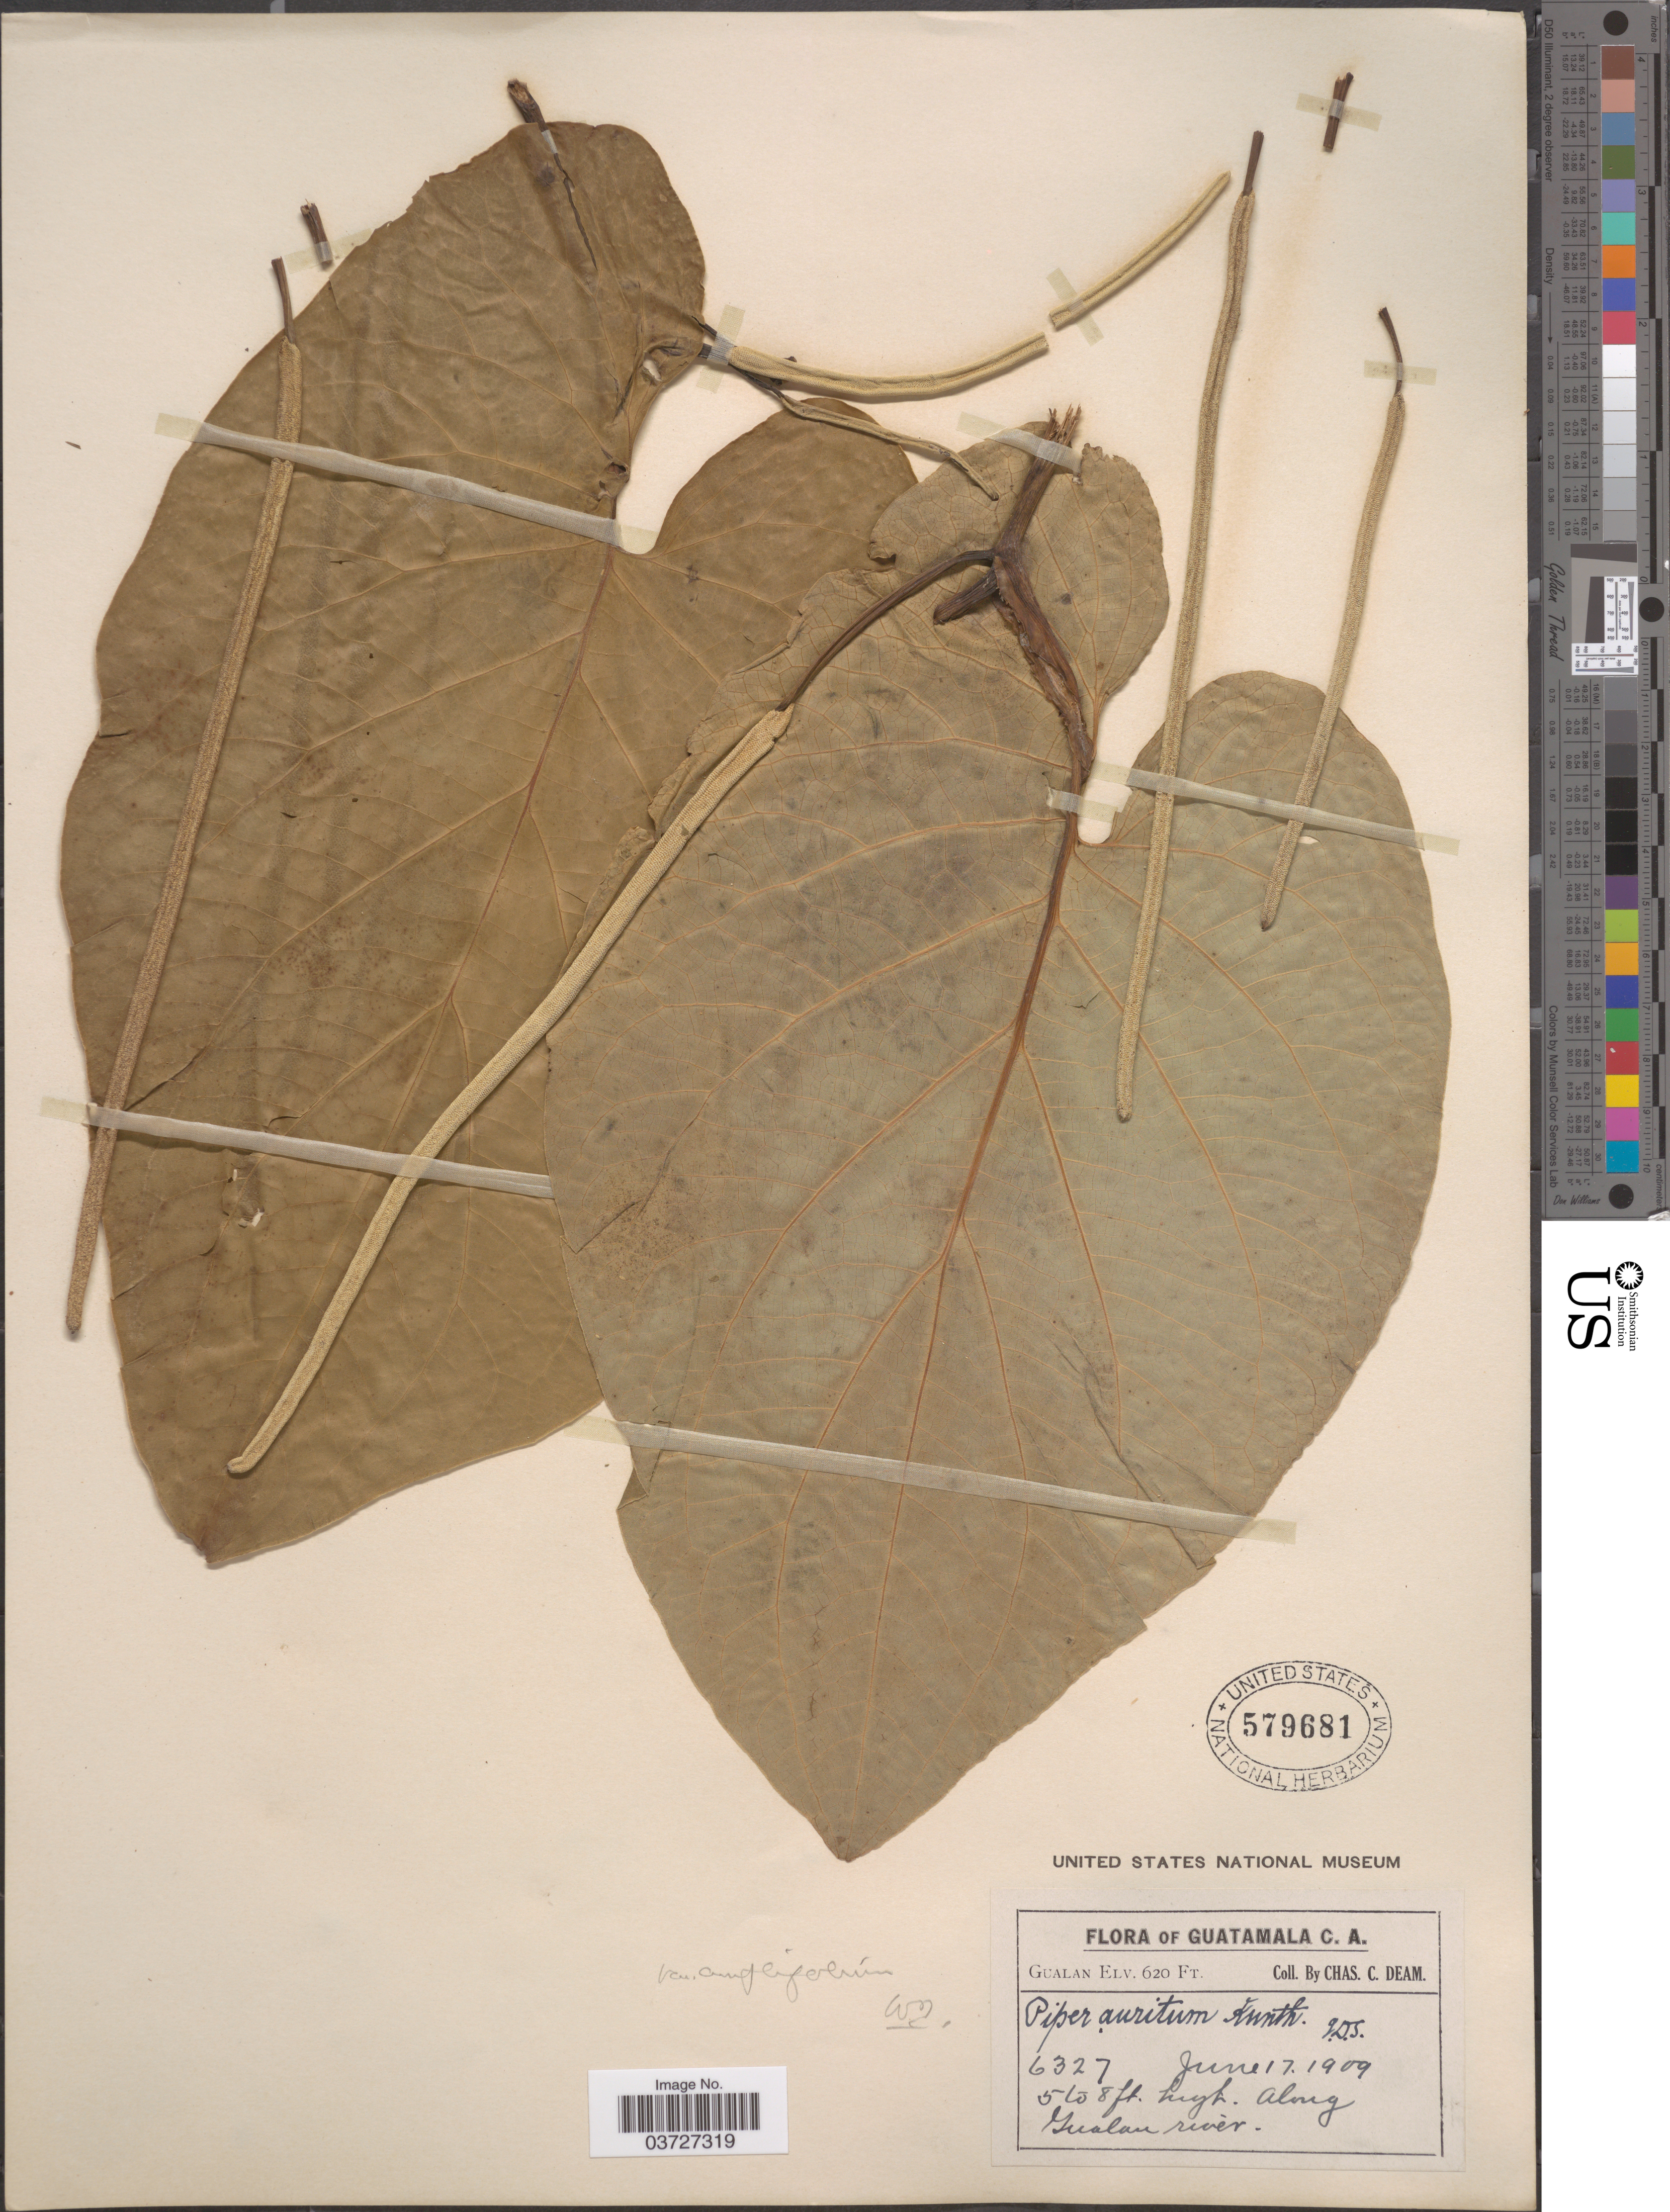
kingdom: Plantae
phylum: Tracheophyta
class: Magnoliopsida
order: Piperales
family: Piperaceae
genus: Piper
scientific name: Piper auritum var. amplifolium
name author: C. DC.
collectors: C. C. Deam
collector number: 6327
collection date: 1909-06-17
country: Guatemala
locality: Gualan. Gualan river.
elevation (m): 189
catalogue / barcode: US 579681